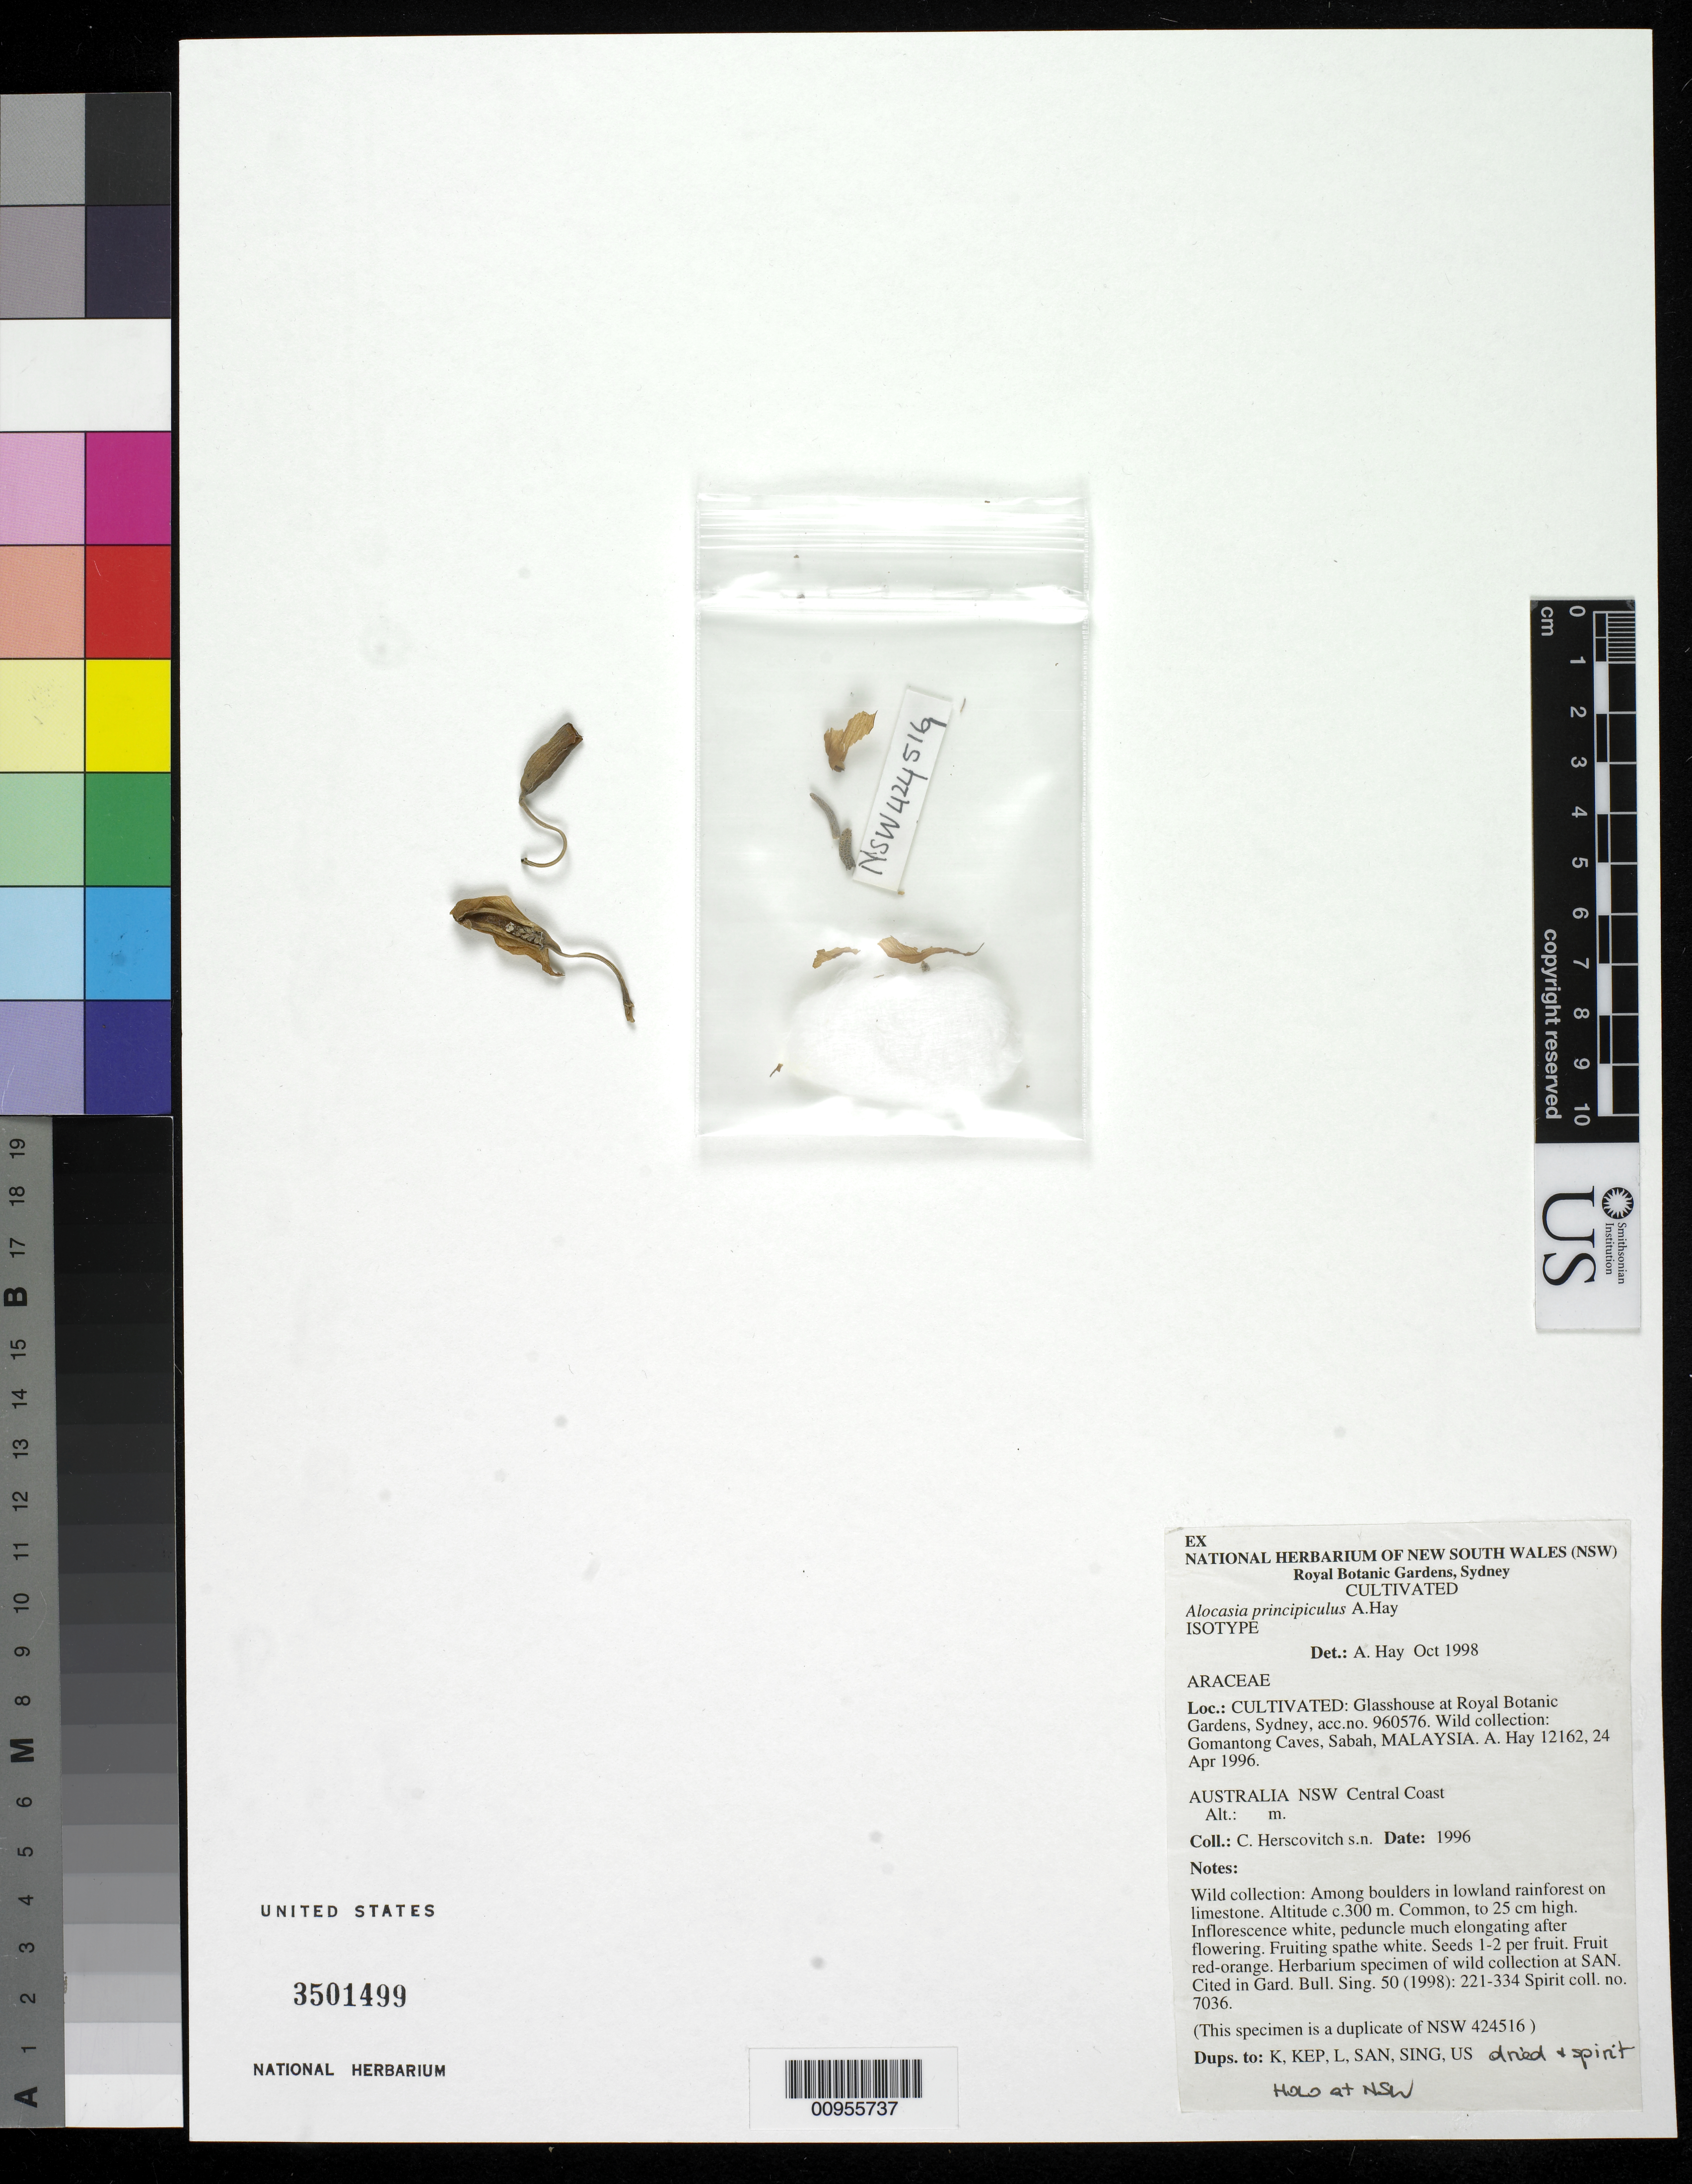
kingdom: Plantae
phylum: Tracheophyta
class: Liliopsida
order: Alismatales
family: Araceae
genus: Alocasia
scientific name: Alocasia principiculus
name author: A. Hay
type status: Isotype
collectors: C. Herscovitch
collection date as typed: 1996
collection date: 1996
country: Malaysia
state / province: Sabah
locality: Gomantong Caves.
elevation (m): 300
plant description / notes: Cultivated, Glasshouse at Royal Botanic Gardens, Sydney, acc. No. 960576, wild coll. A. Hay 12162, 24 Apr 1996. Herbarium specimen of wild collection at SAN.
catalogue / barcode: US 3501499